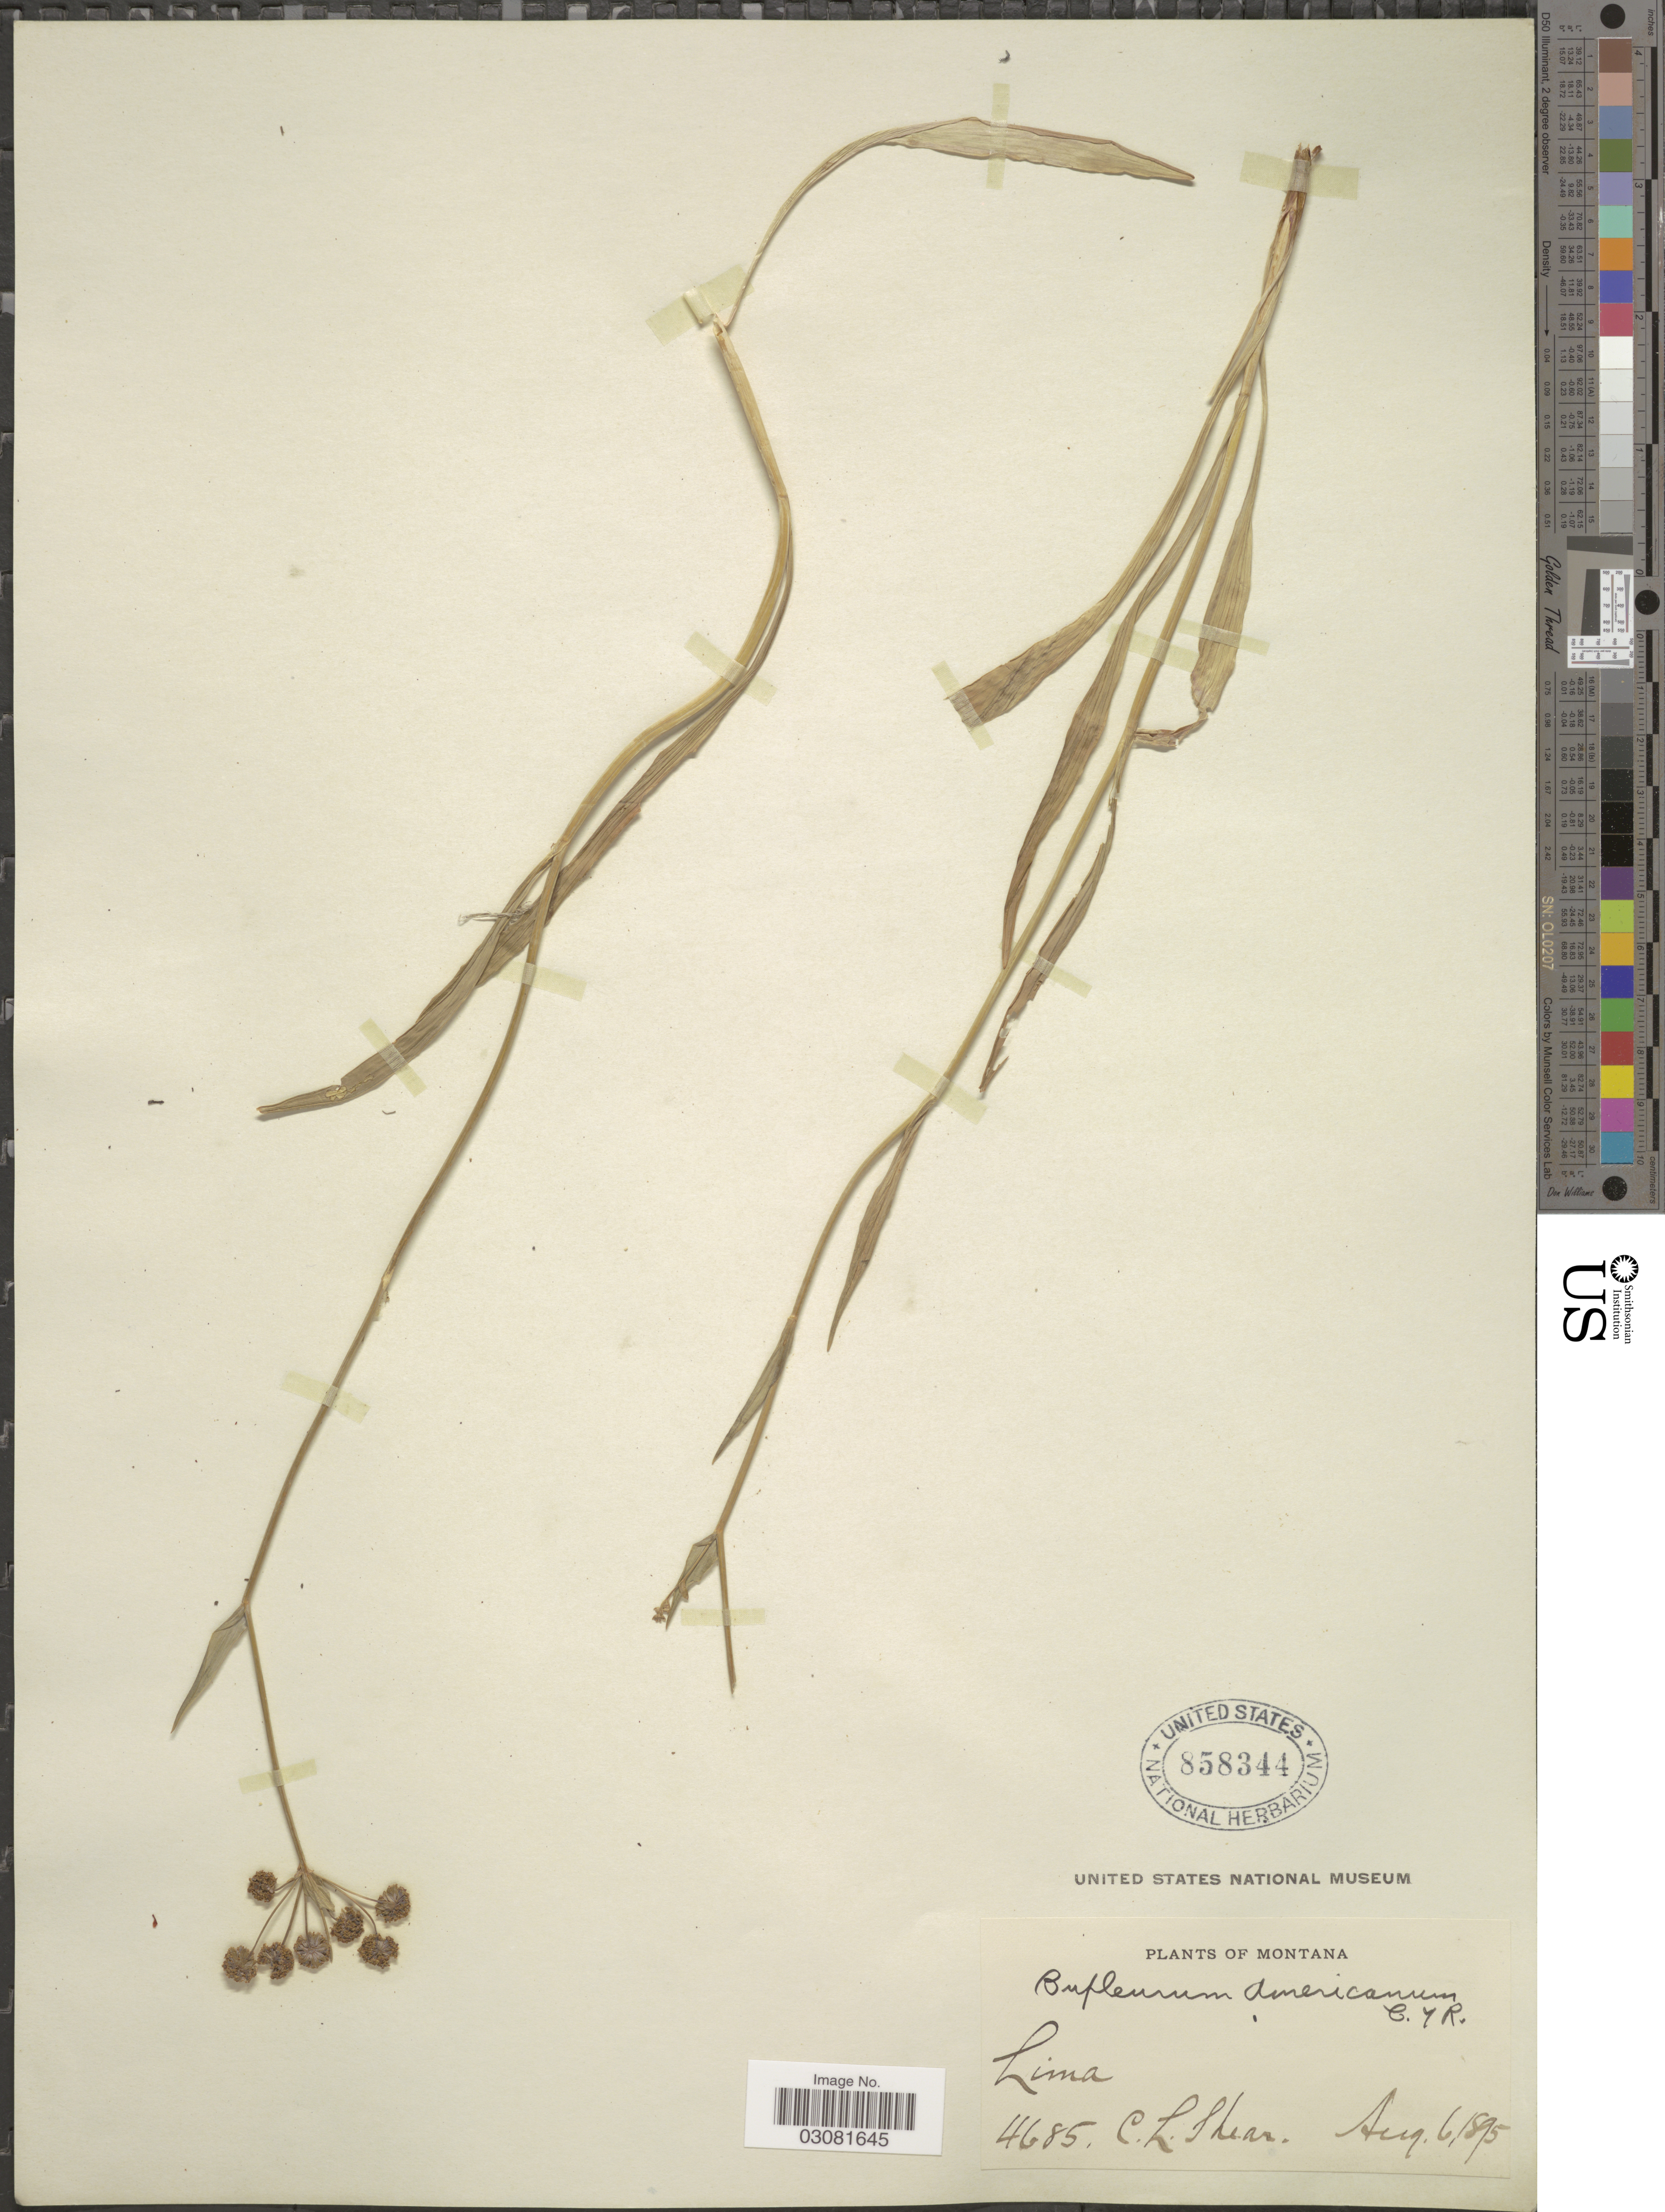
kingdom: Plantae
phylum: Tracheophyta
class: Magnoliopsida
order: Apiales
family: Apiaceae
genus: Bupleurum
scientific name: Bupleurum americanum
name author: J.M. Coult. & Rose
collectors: C. L. Shear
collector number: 4685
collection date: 1895-08-06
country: United States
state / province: Montana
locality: Lima.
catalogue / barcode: US 858344